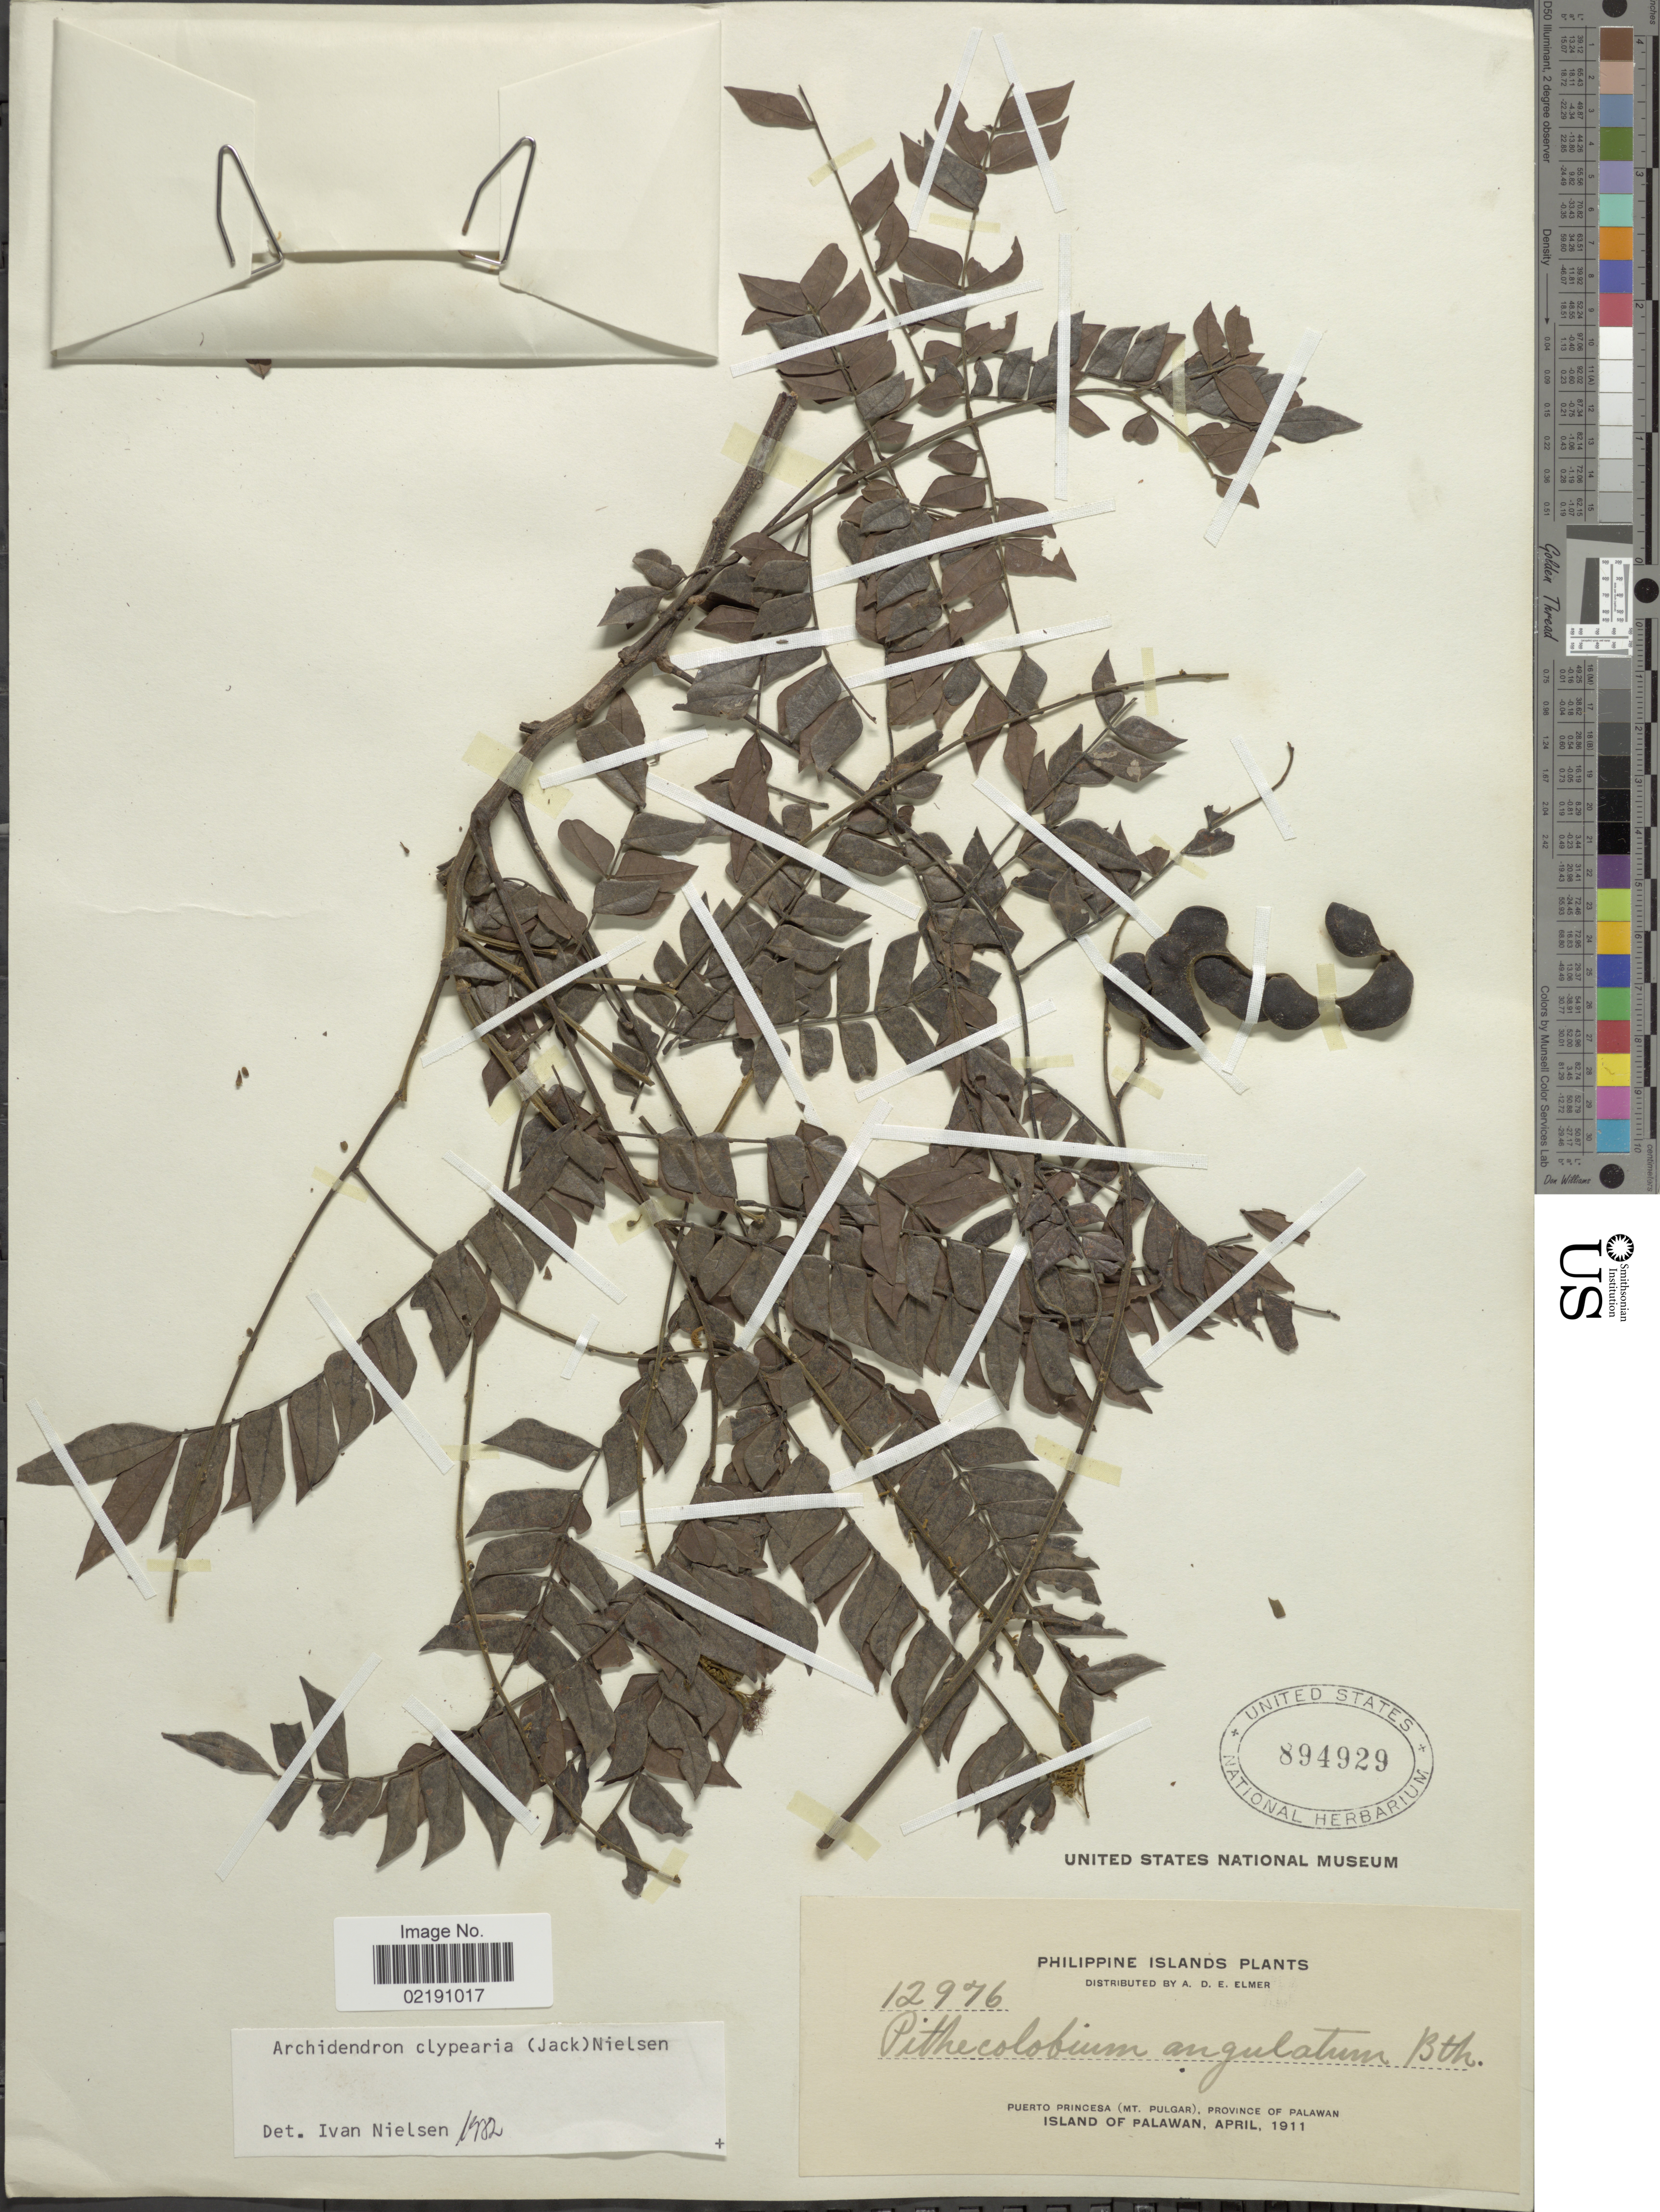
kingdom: Plantae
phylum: Tracheophyta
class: Magnoliopsida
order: Fabales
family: Fabaceae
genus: Archidendron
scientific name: Archidendron clypearia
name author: (Jack) I.C. Nielsen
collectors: A. D. E. Elmer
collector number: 12976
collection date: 1911-04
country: Philippines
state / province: Mimaropa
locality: Philippine Islands. Puerto Princesa (Mt. Pulgar), Province of Palawan. Island of Palawan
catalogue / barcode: US 894929